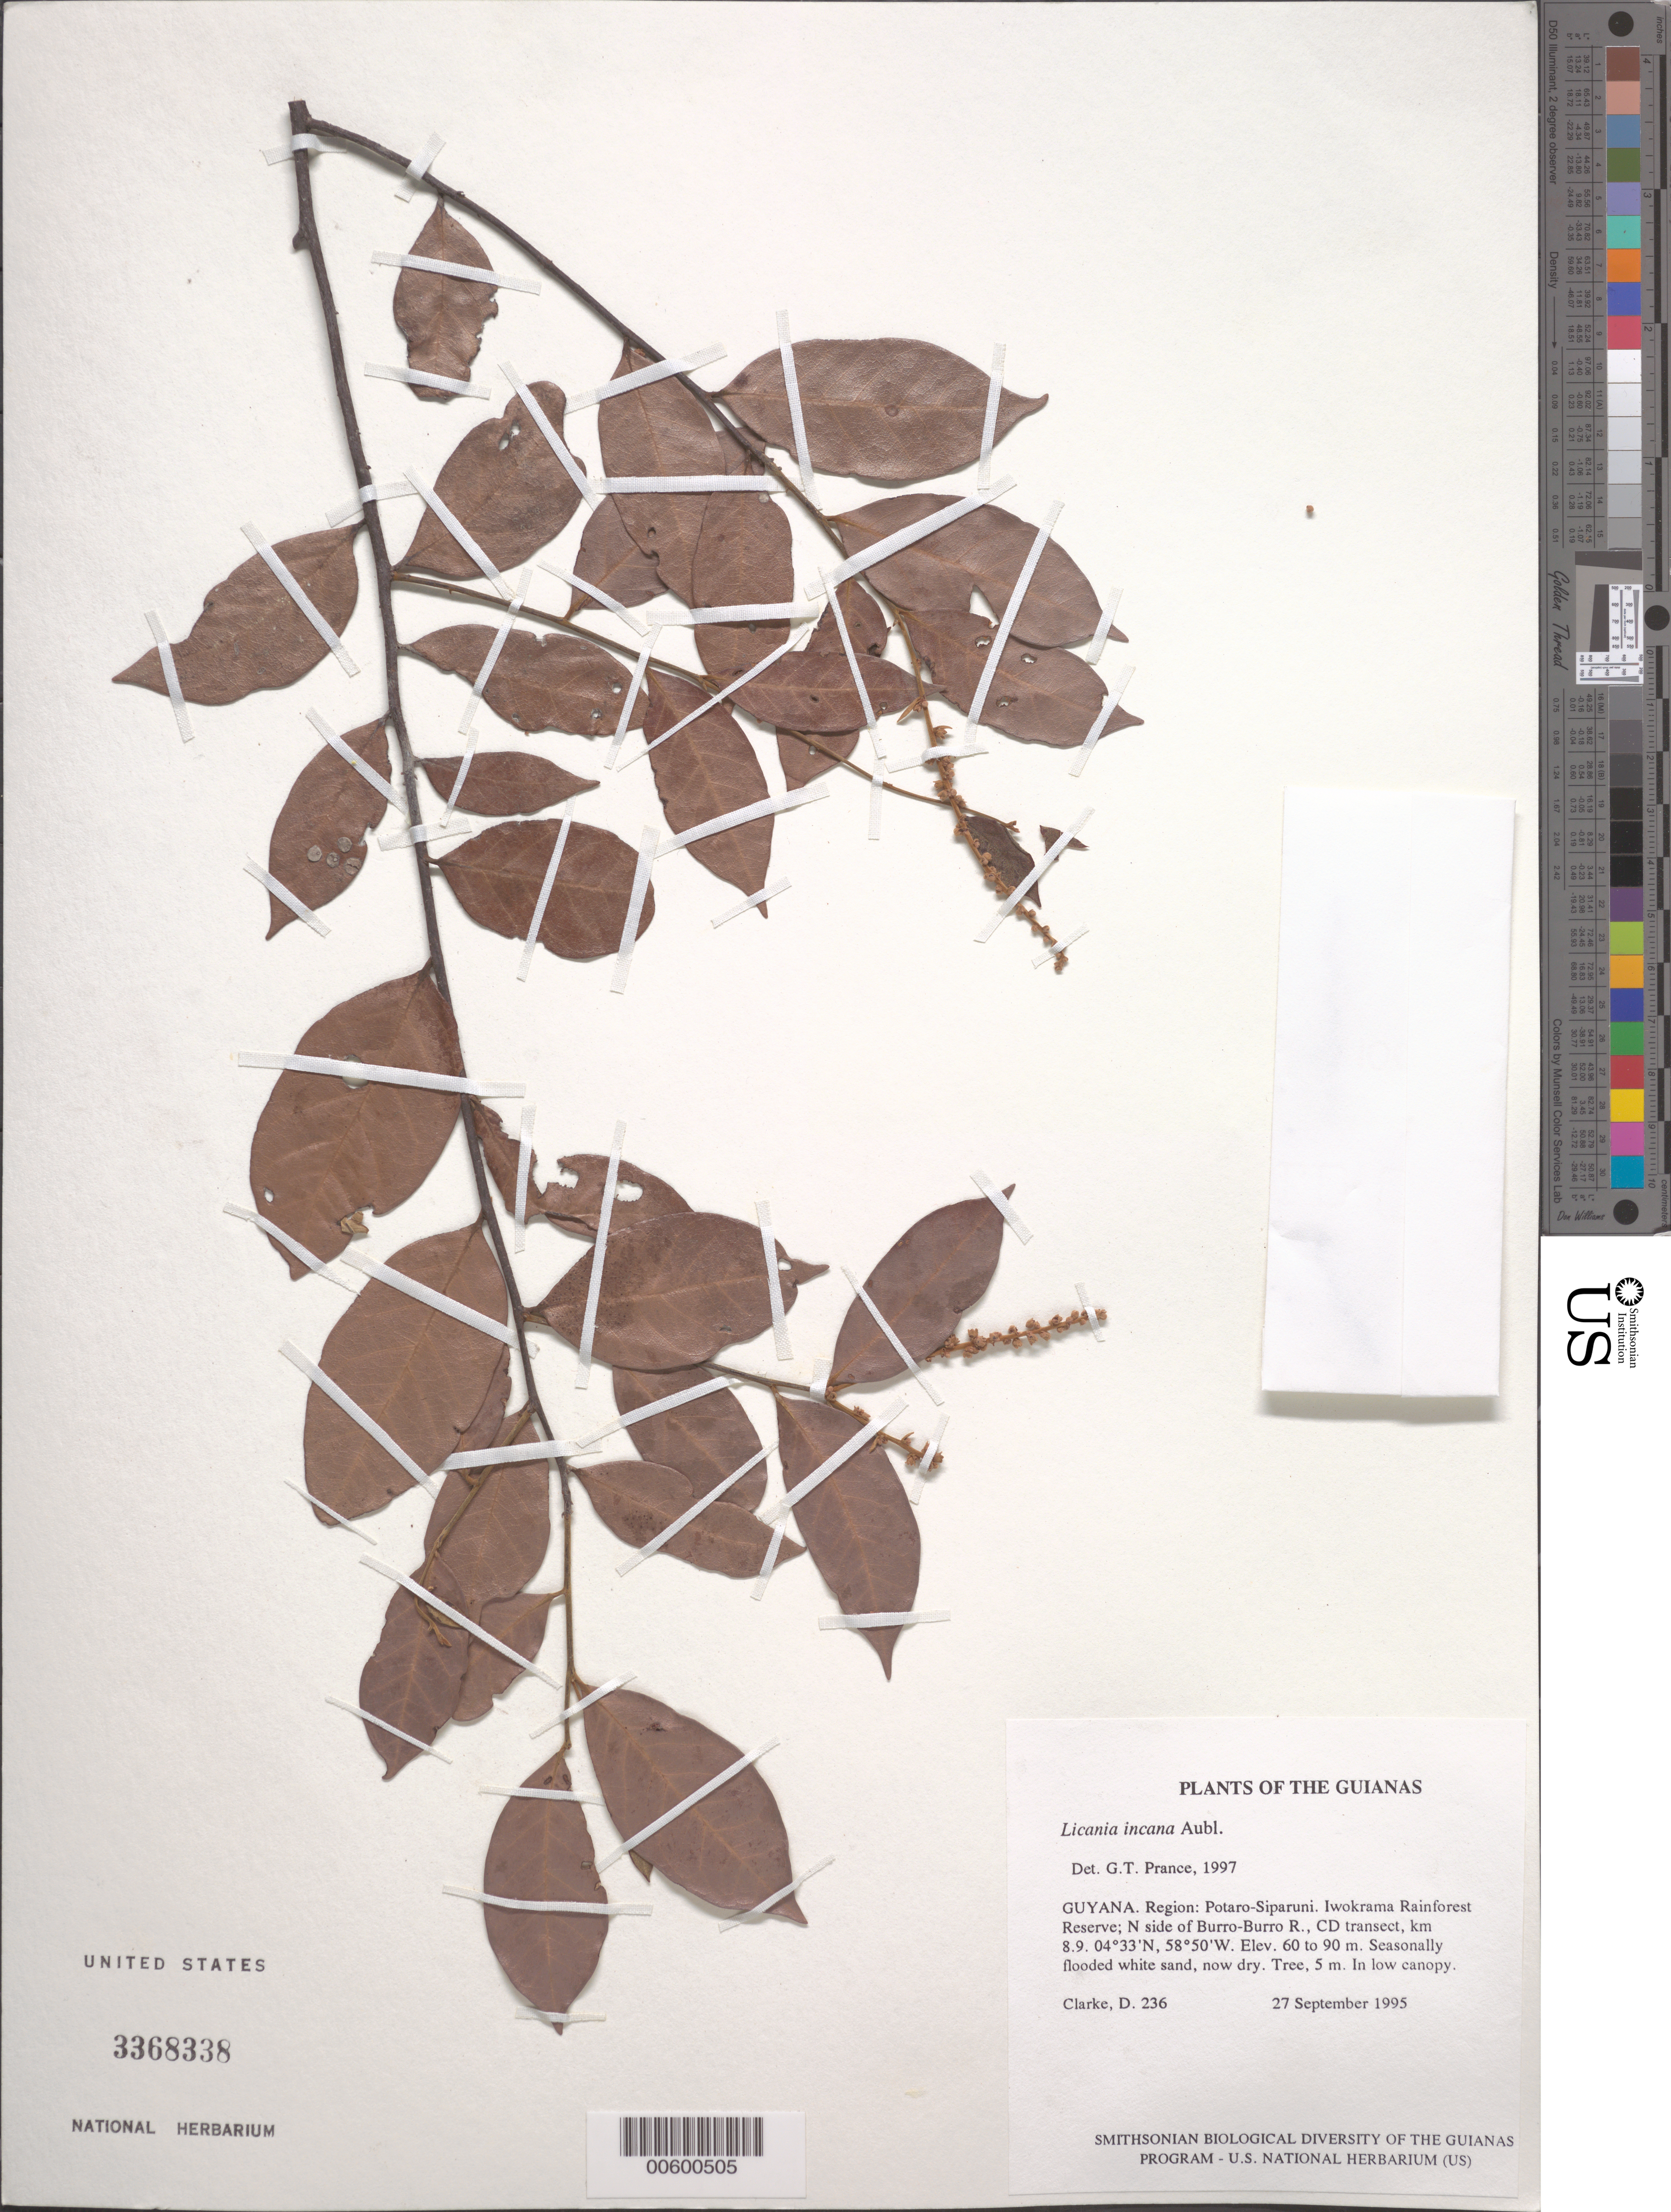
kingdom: Plantae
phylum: Tracheophyta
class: Magnoliopsida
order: Malpighiales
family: Chrysobalanaceae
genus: Licania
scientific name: Licania incana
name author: Aubl.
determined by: Prance, G. T.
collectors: H. D. Clarke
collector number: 236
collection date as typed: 27 September 1995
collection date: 1995-09-27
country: Guyana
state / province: Potaro-Siparuni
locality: Iwokrama Rainforest Reserve; N side of Burro-Burro R., CD transect, km 8.9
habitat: Seasonally flooded white sand, now dry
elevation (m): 60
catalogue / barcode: US 3368338